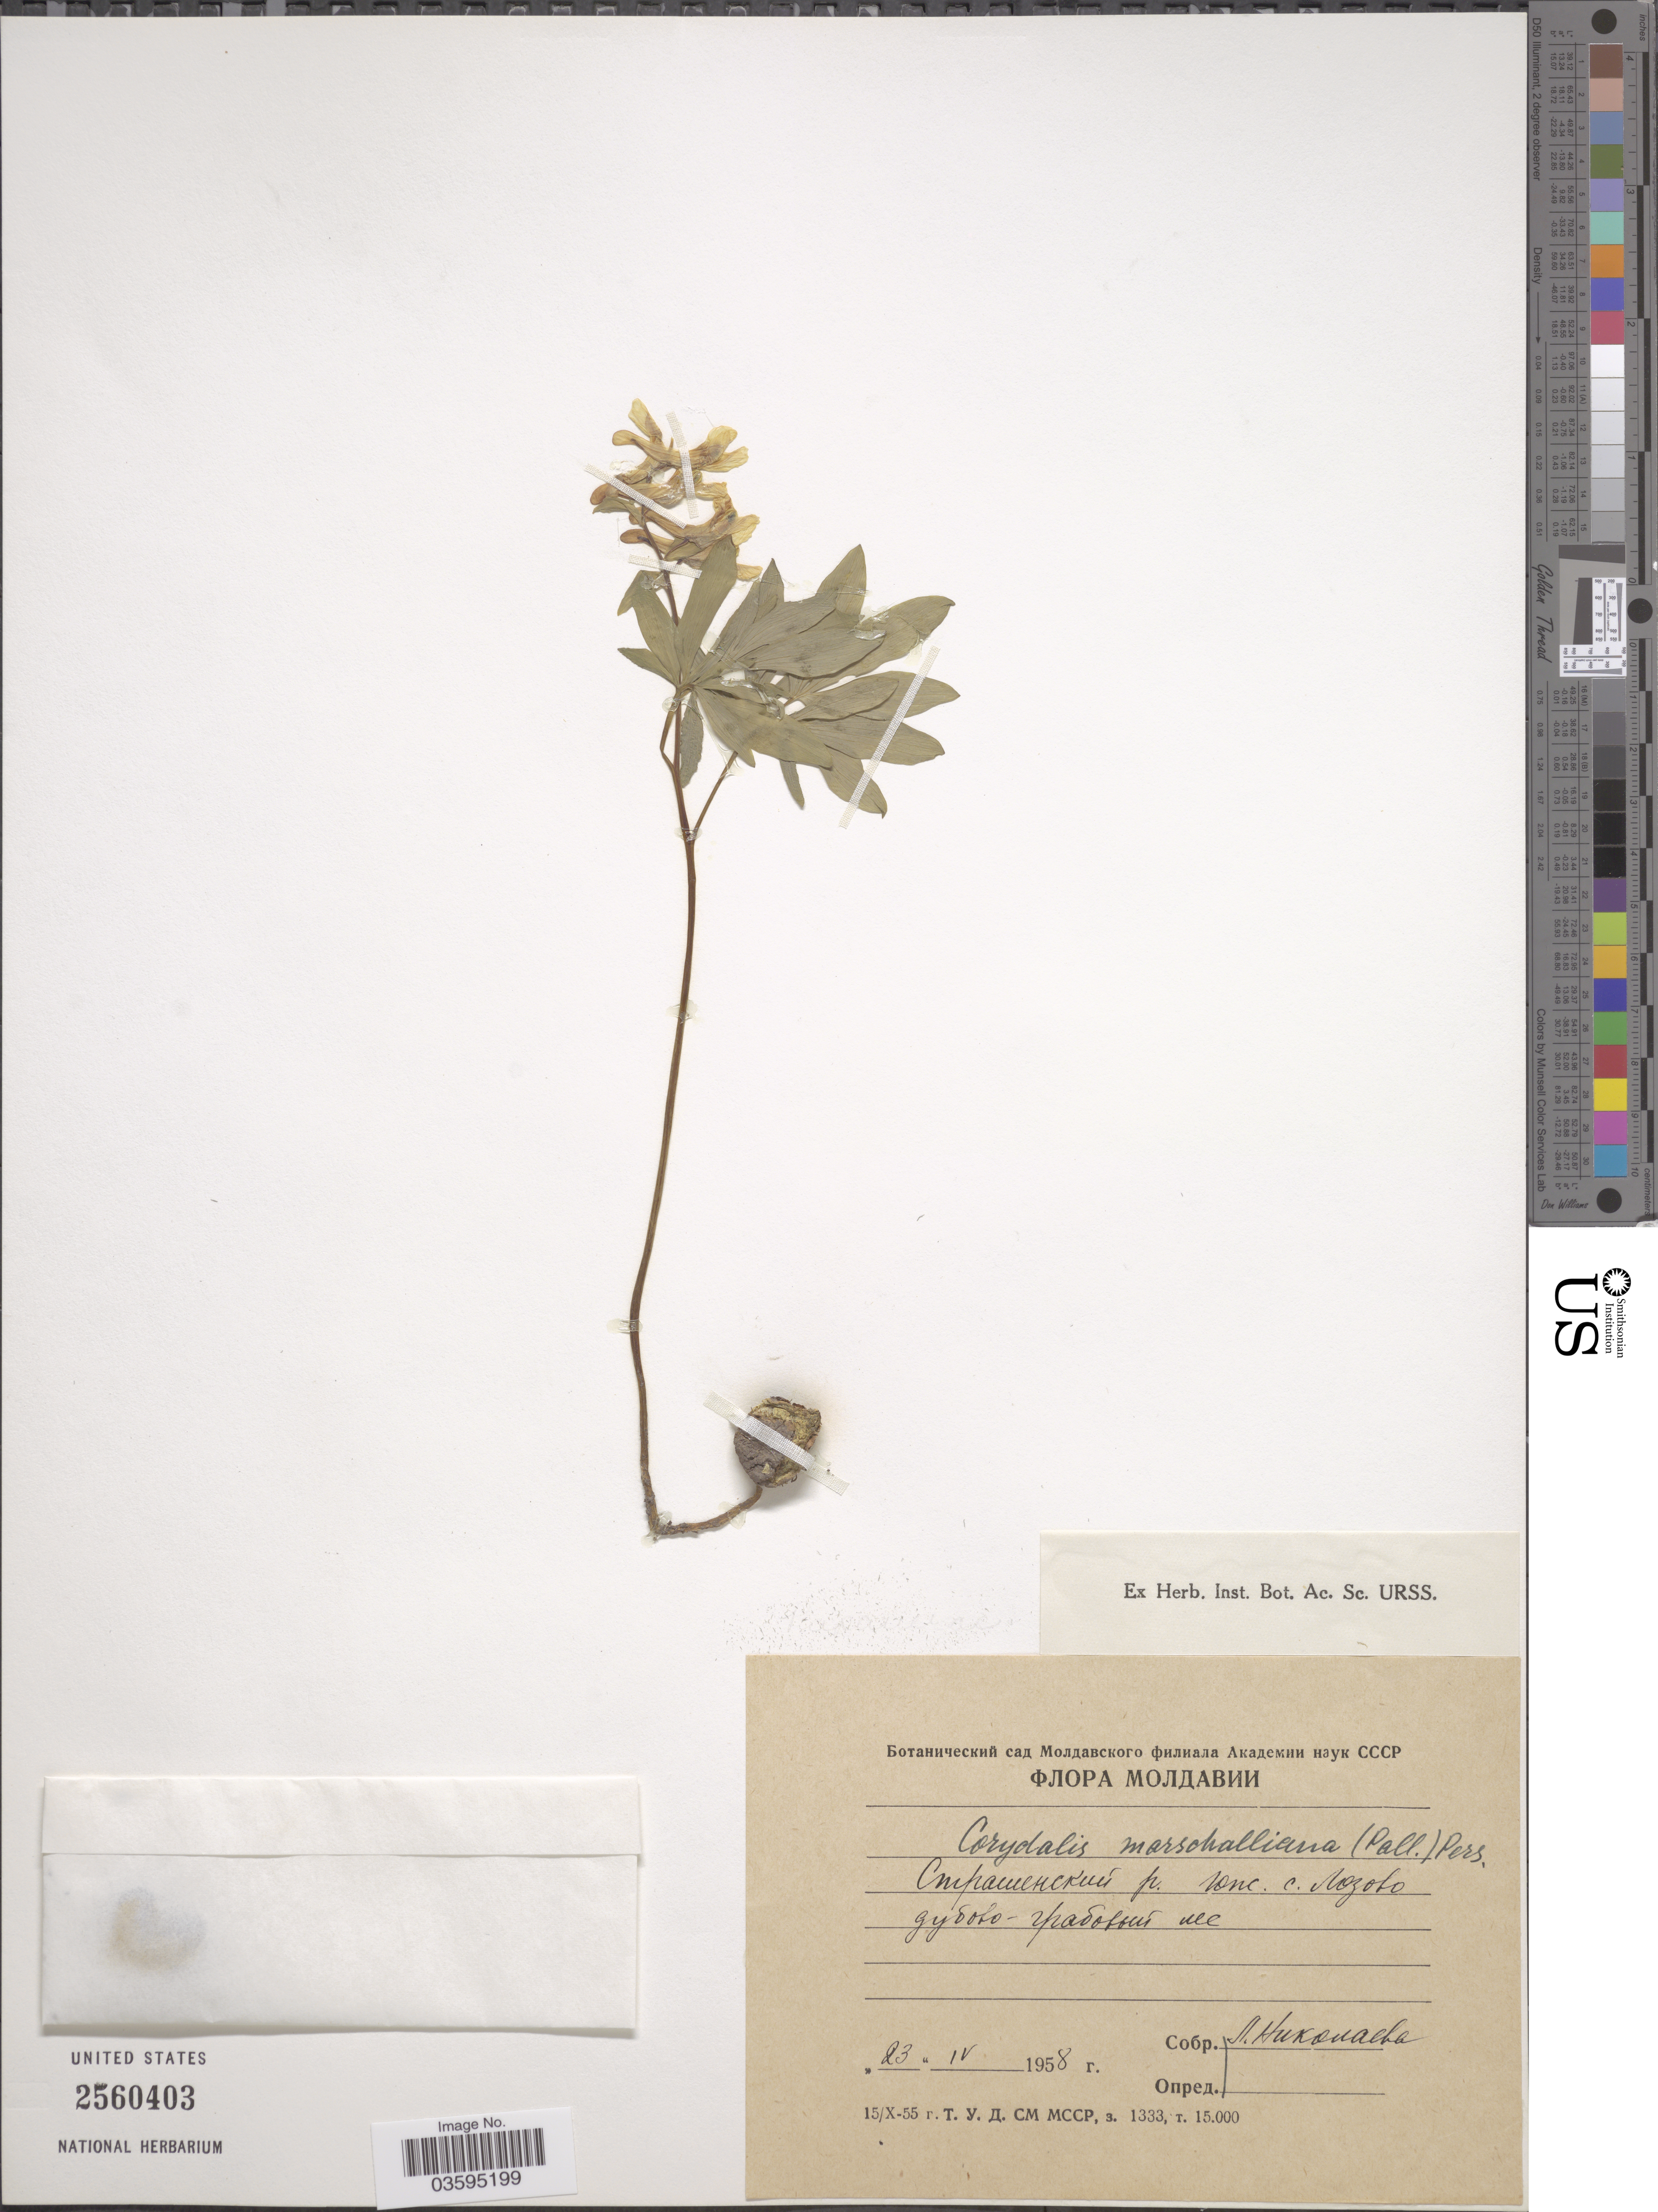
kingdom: Plantae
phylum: Tracheophyta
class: Magnoliopsida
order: Ranunculales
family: Papaveraceae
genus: Corydalis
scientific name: Corydalis marschalliana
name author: (Willd.) Pers.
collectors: L. Nikolaeva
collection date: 1958-04-23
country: Moldova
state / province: Straseni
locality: S of village Lozova.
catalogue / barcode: US 2560403